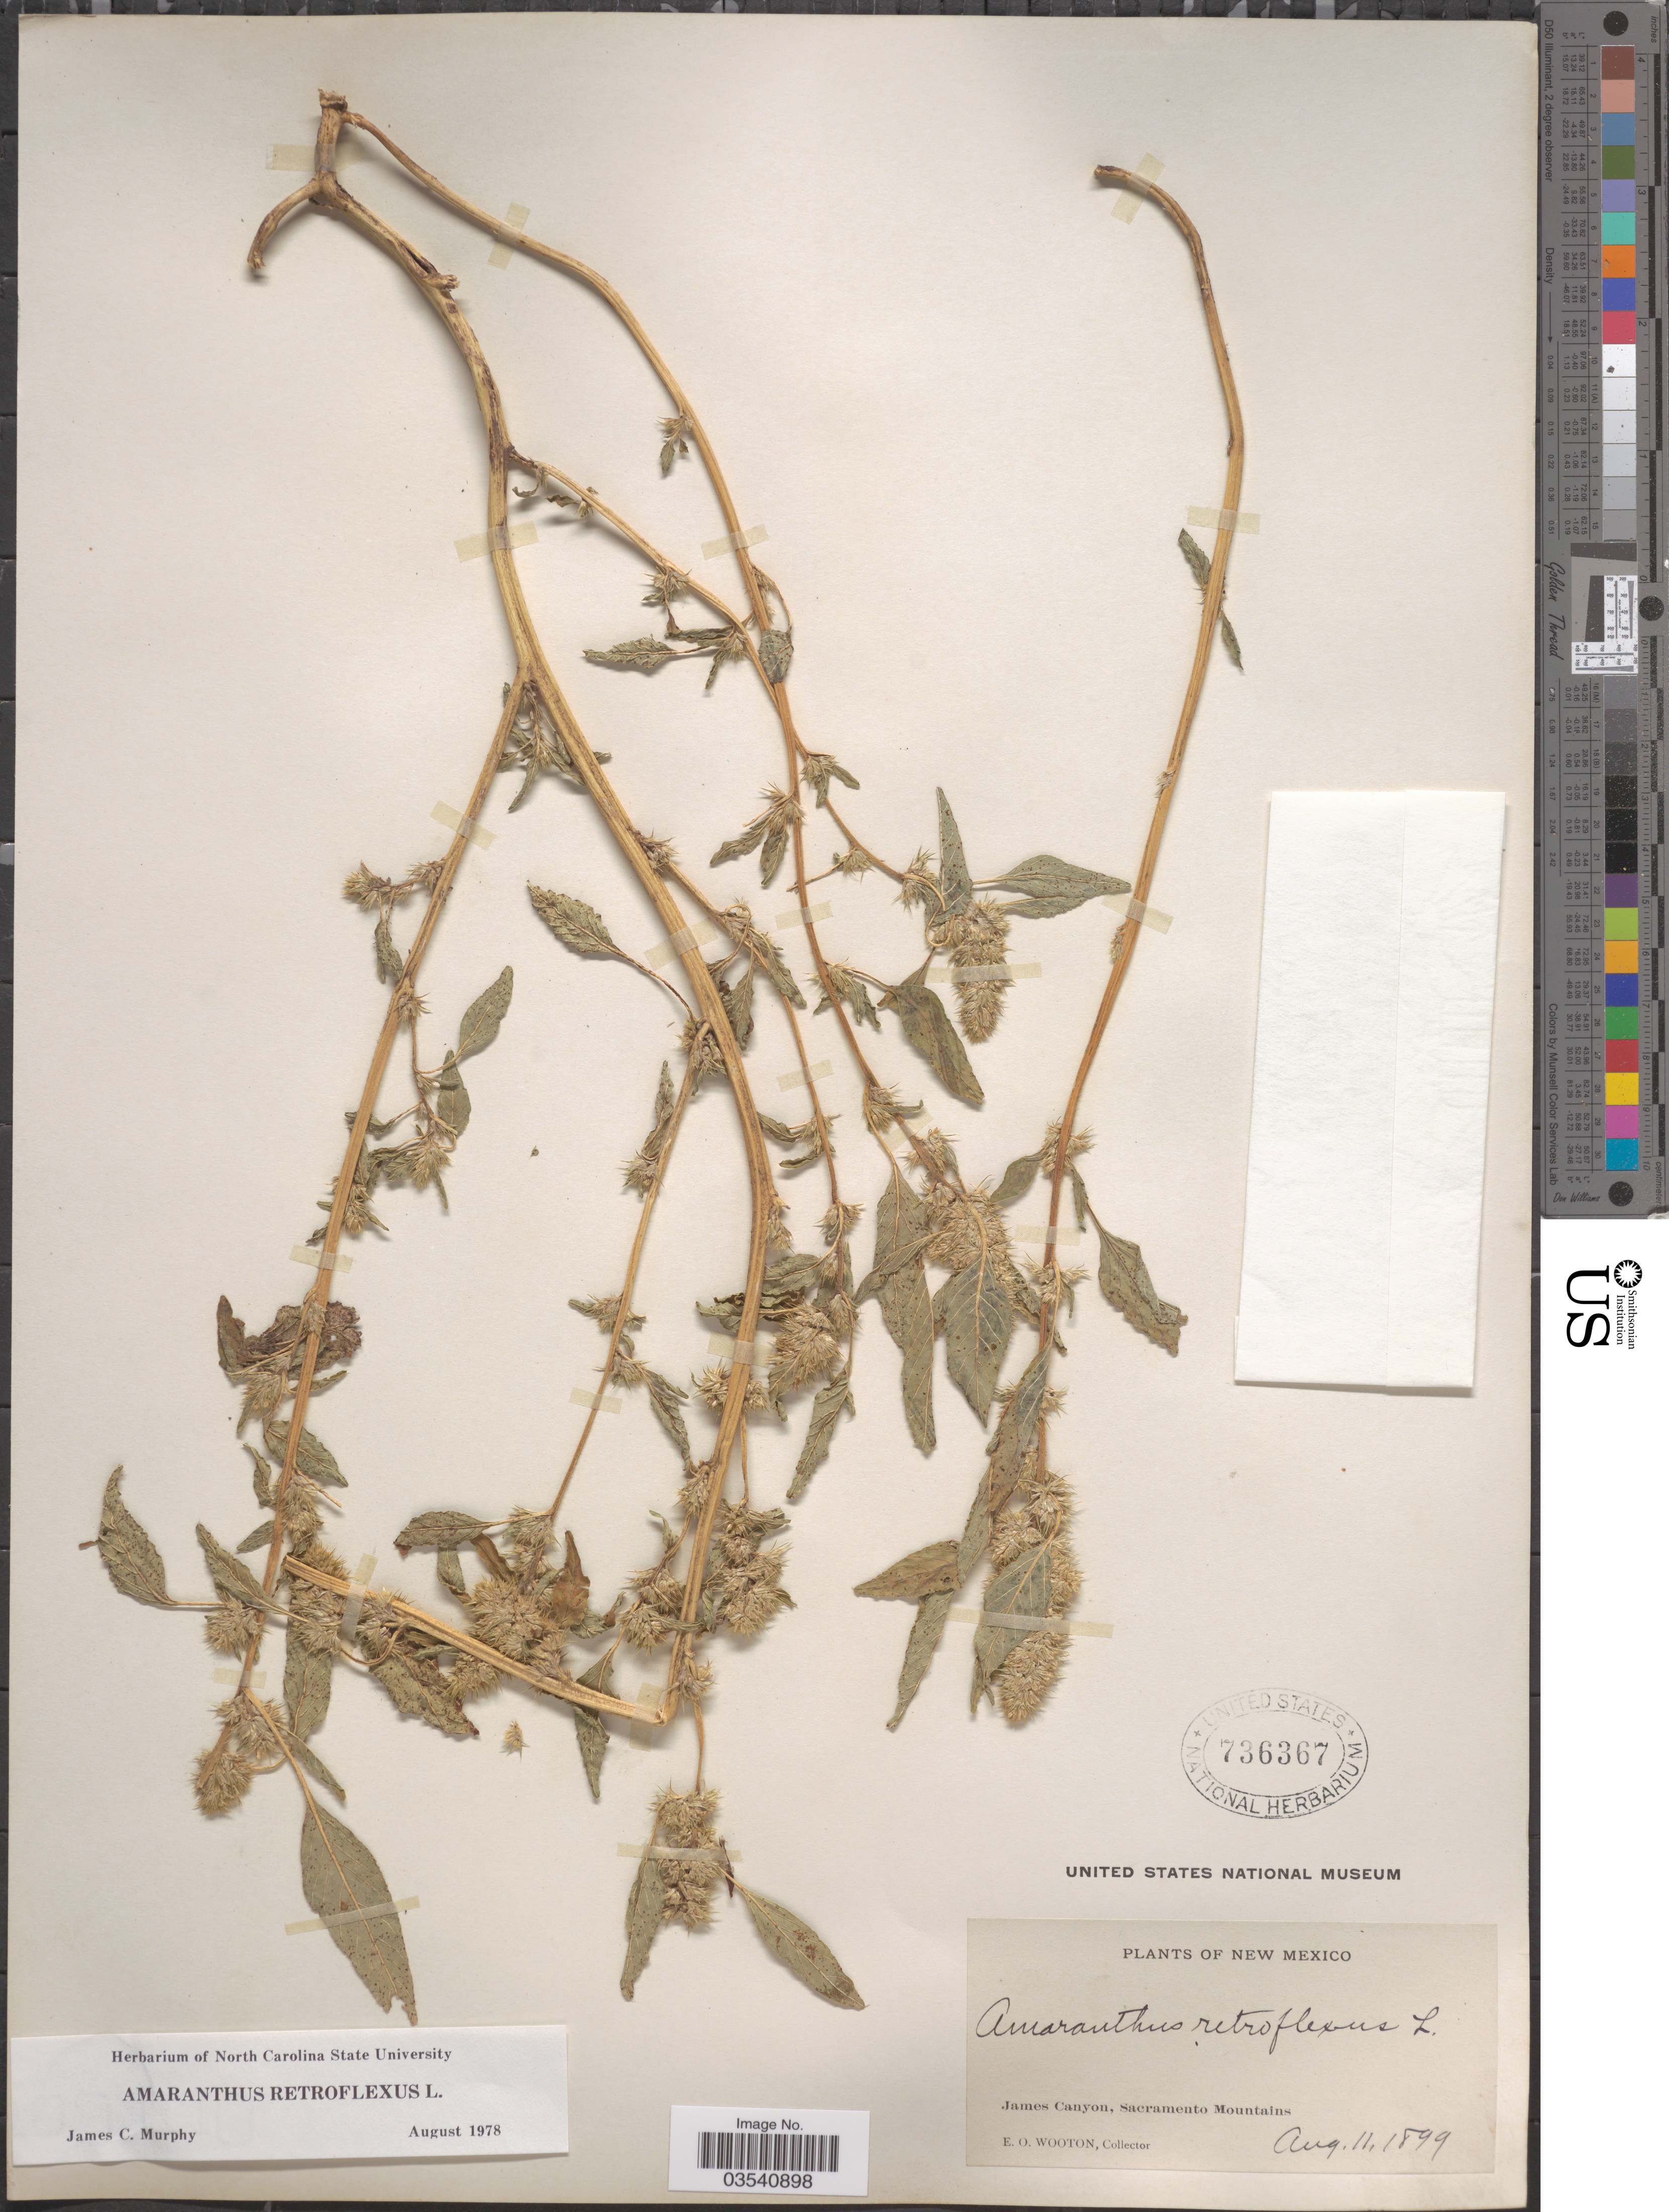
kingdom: Plantae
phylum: Tracheophyta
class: Magnoliopsida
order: Caryophyllales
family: Amaranthaceae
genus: Amaranthus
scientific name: Amaranthus retroflexus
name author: L.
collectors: E. O. Wooton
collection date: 1899-08-11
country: United States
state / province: New Mexico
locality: James Canyon, Sacramento Mountains.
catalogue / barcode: US 736367